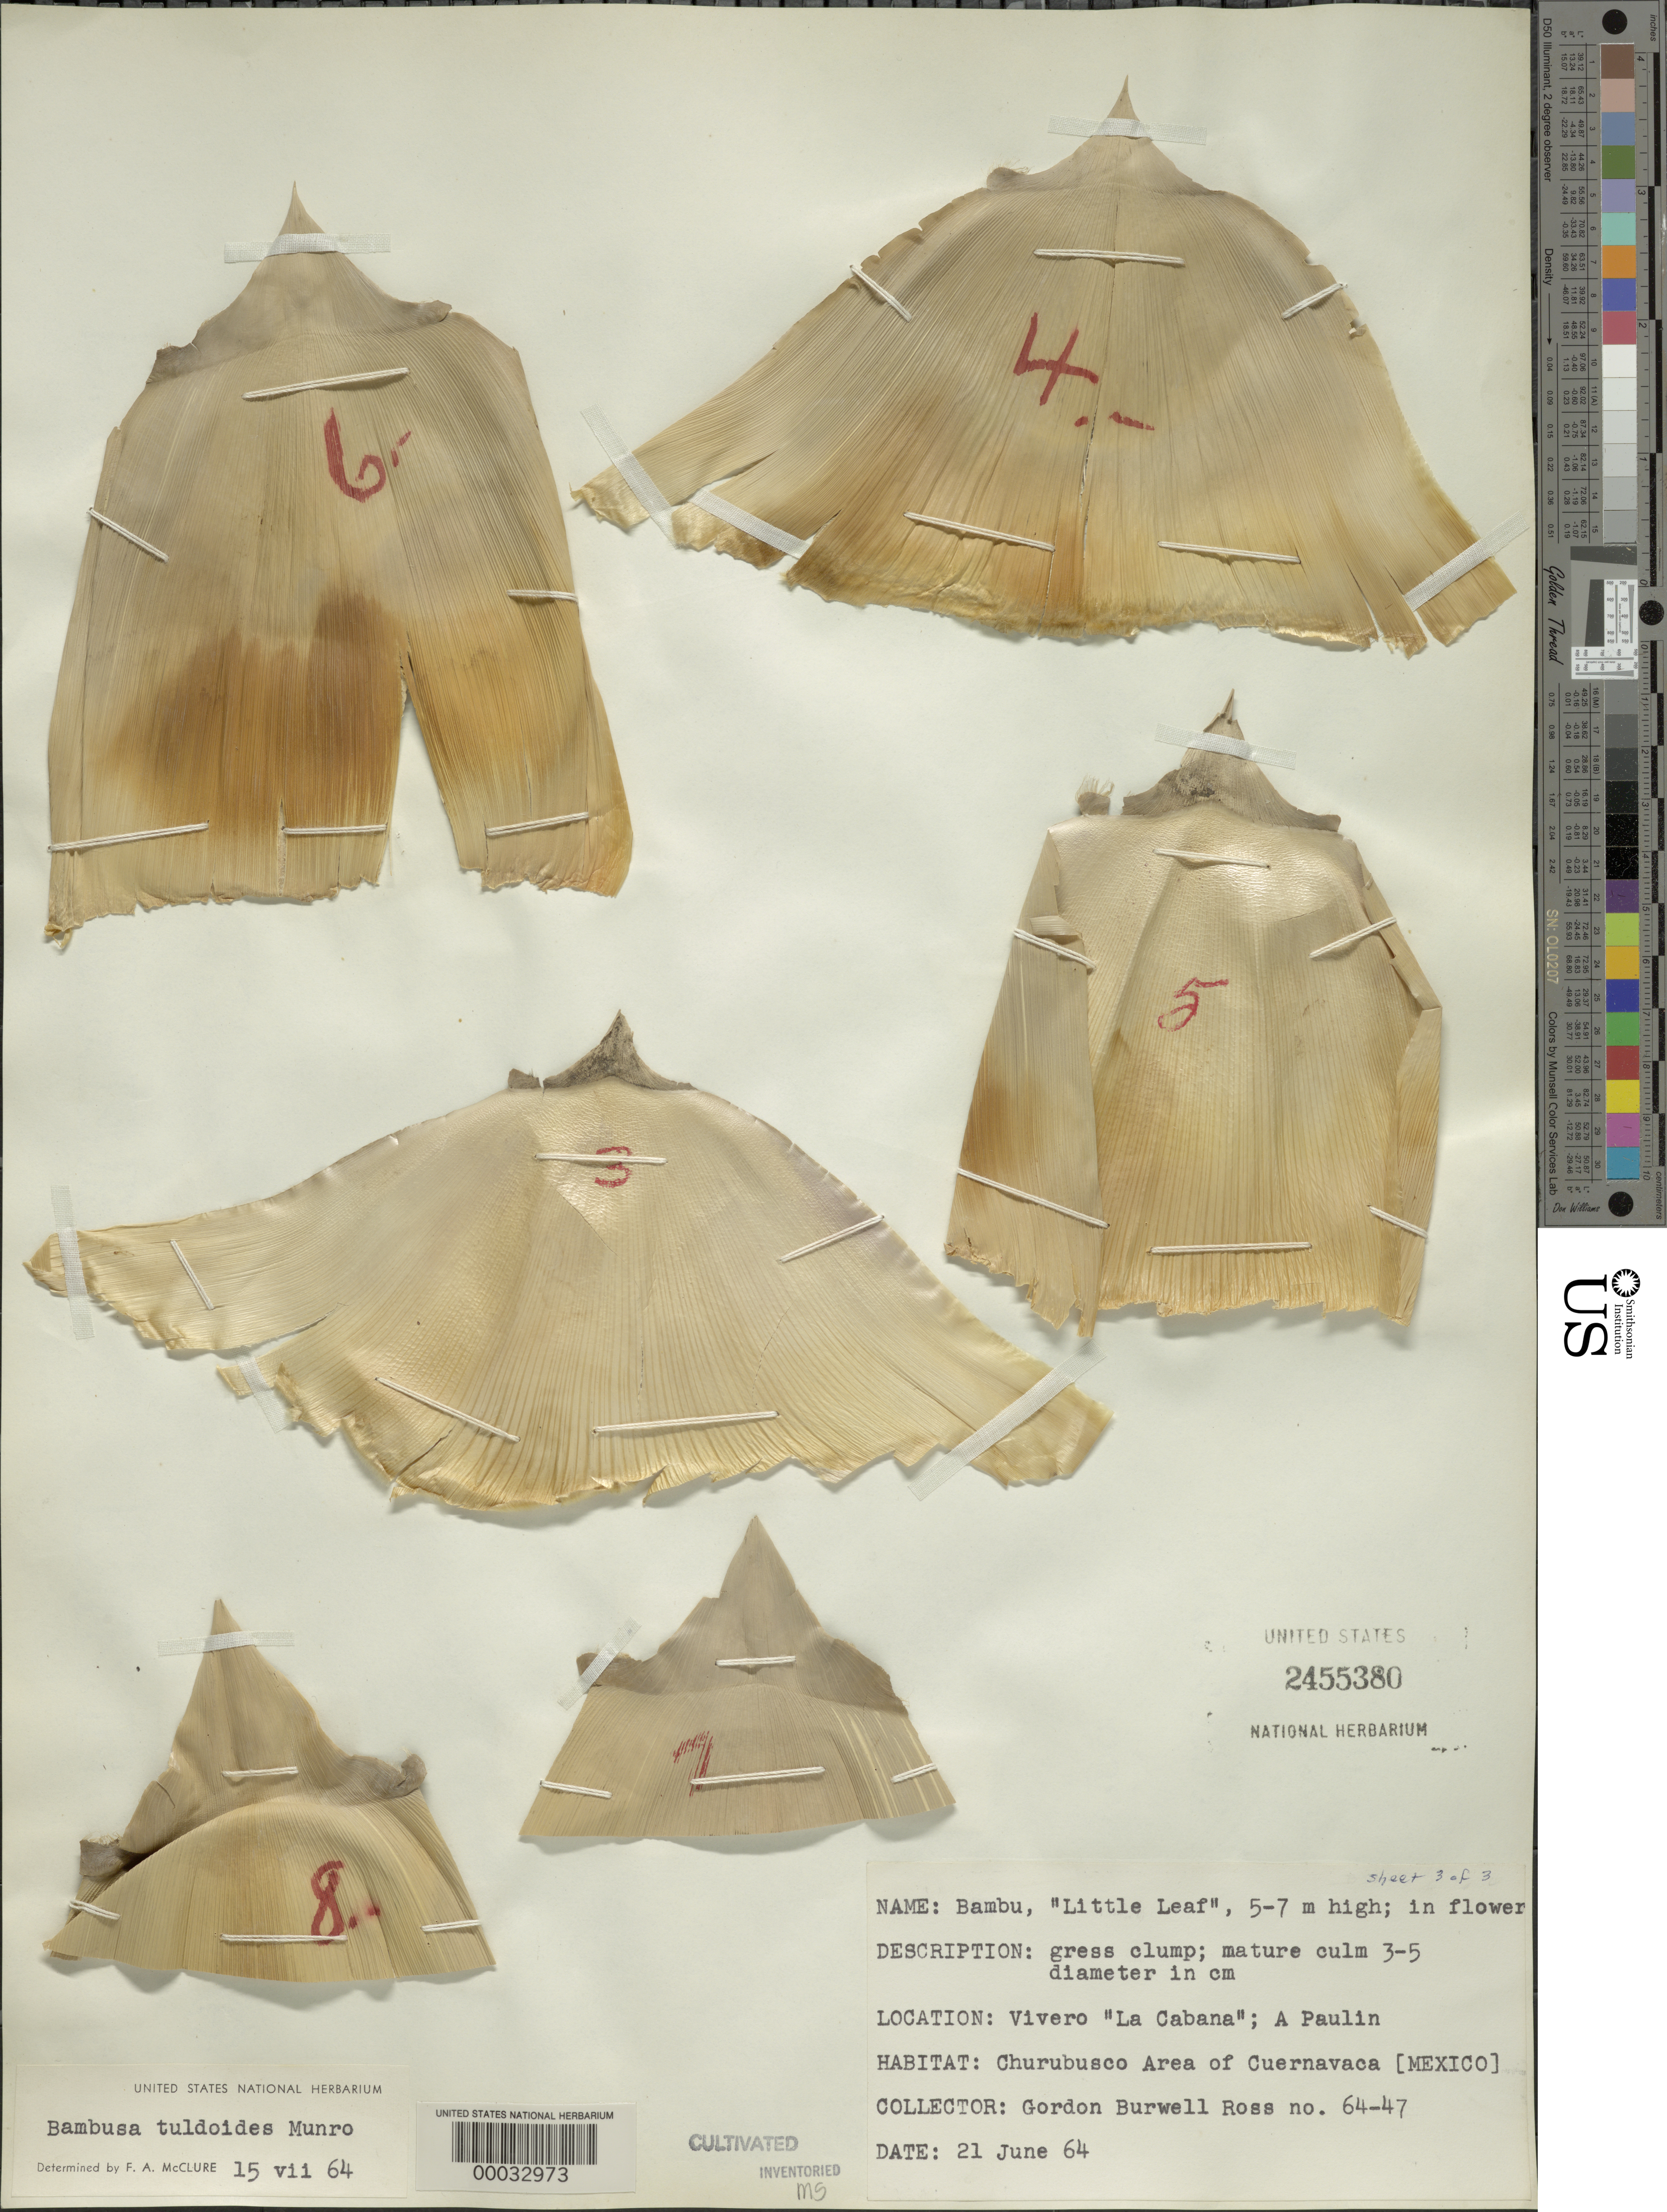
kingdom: Plantae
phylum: Tracheophyta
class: Liliopsida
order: Poales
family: Poaceae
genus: Bambusa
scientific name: Bambusa tuldoides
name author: Munro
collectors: G. B. Ross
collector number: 64-47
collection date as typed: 21 Jun 1964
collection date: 1964-06-21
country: Mexico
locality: Vivero, apaulin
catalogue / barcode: US 2455380